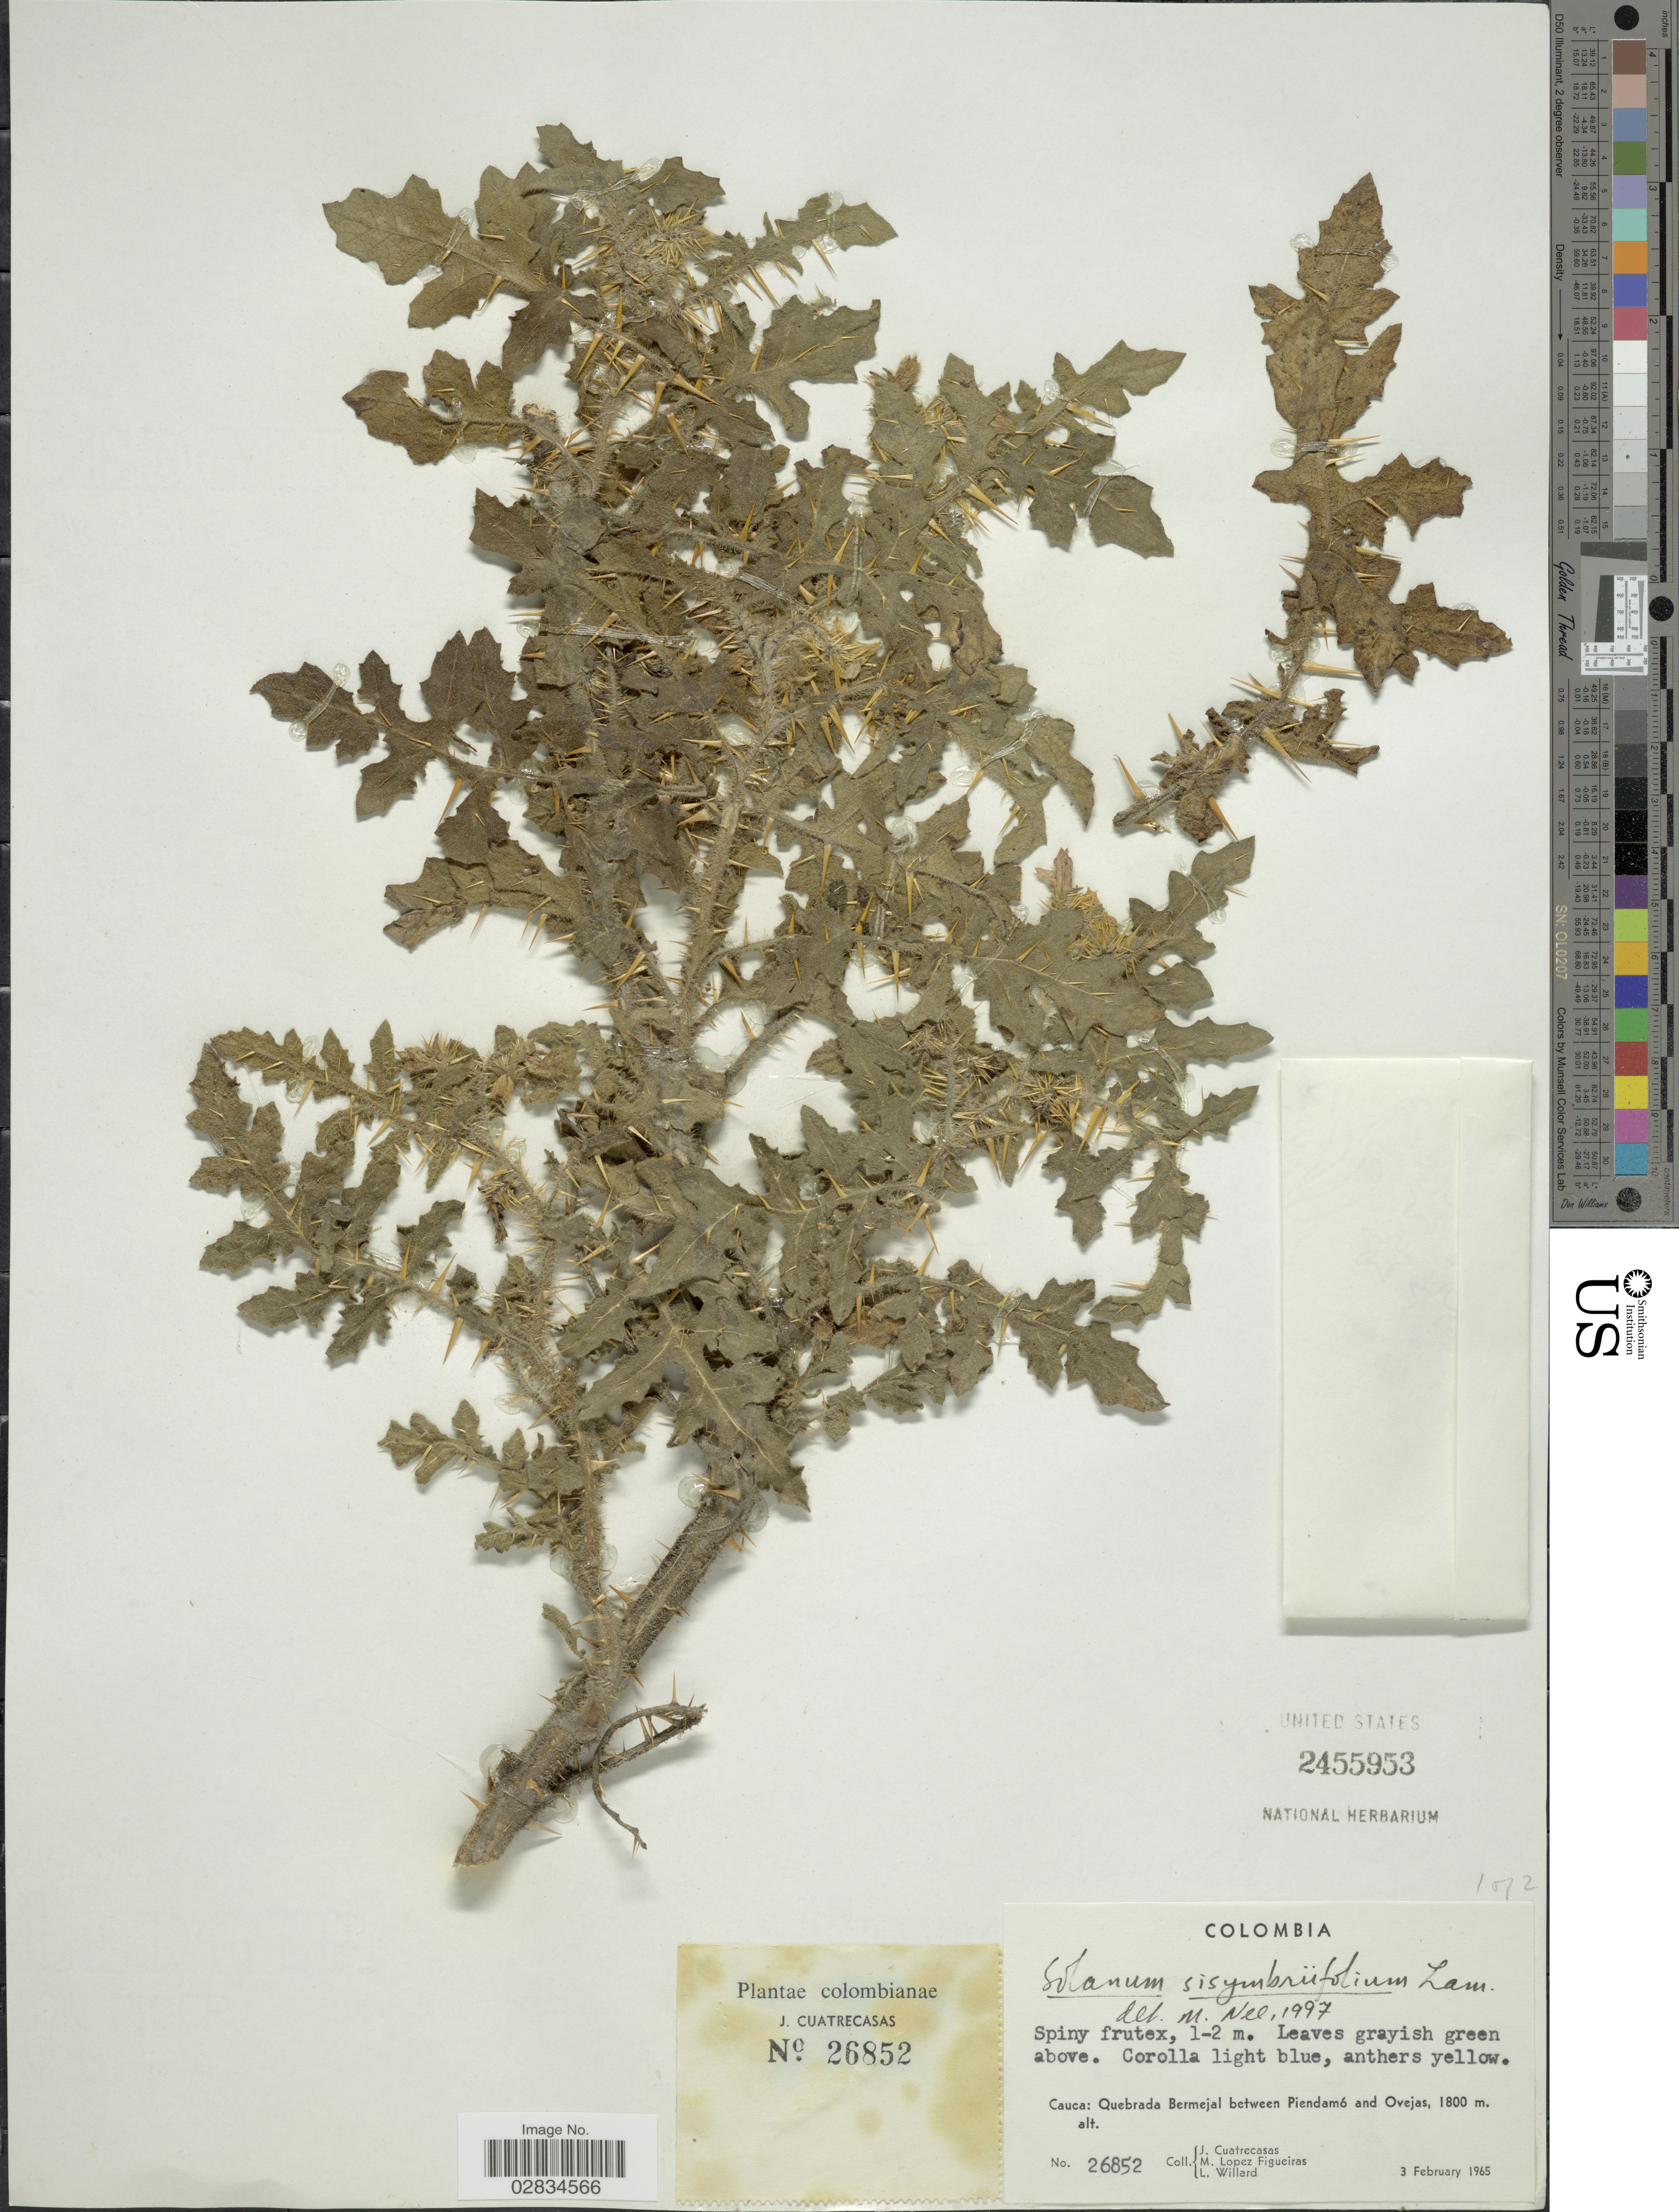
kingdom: Plantae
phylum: Tracheophyta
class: Magnoliopsida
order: Solanales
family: Solanaceae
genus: Solanum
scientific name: Solanum sisymbriifolium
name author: Lam.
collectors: J. Cuatrecasas, M. López Figueiras & L. Willard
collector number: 26852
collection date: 1965-02-03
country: Colombia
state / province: Cauca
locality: Cauca: Quebrada Bermejal between Piendamó and Ovejas.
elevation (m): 1800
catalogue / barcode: US 2455953